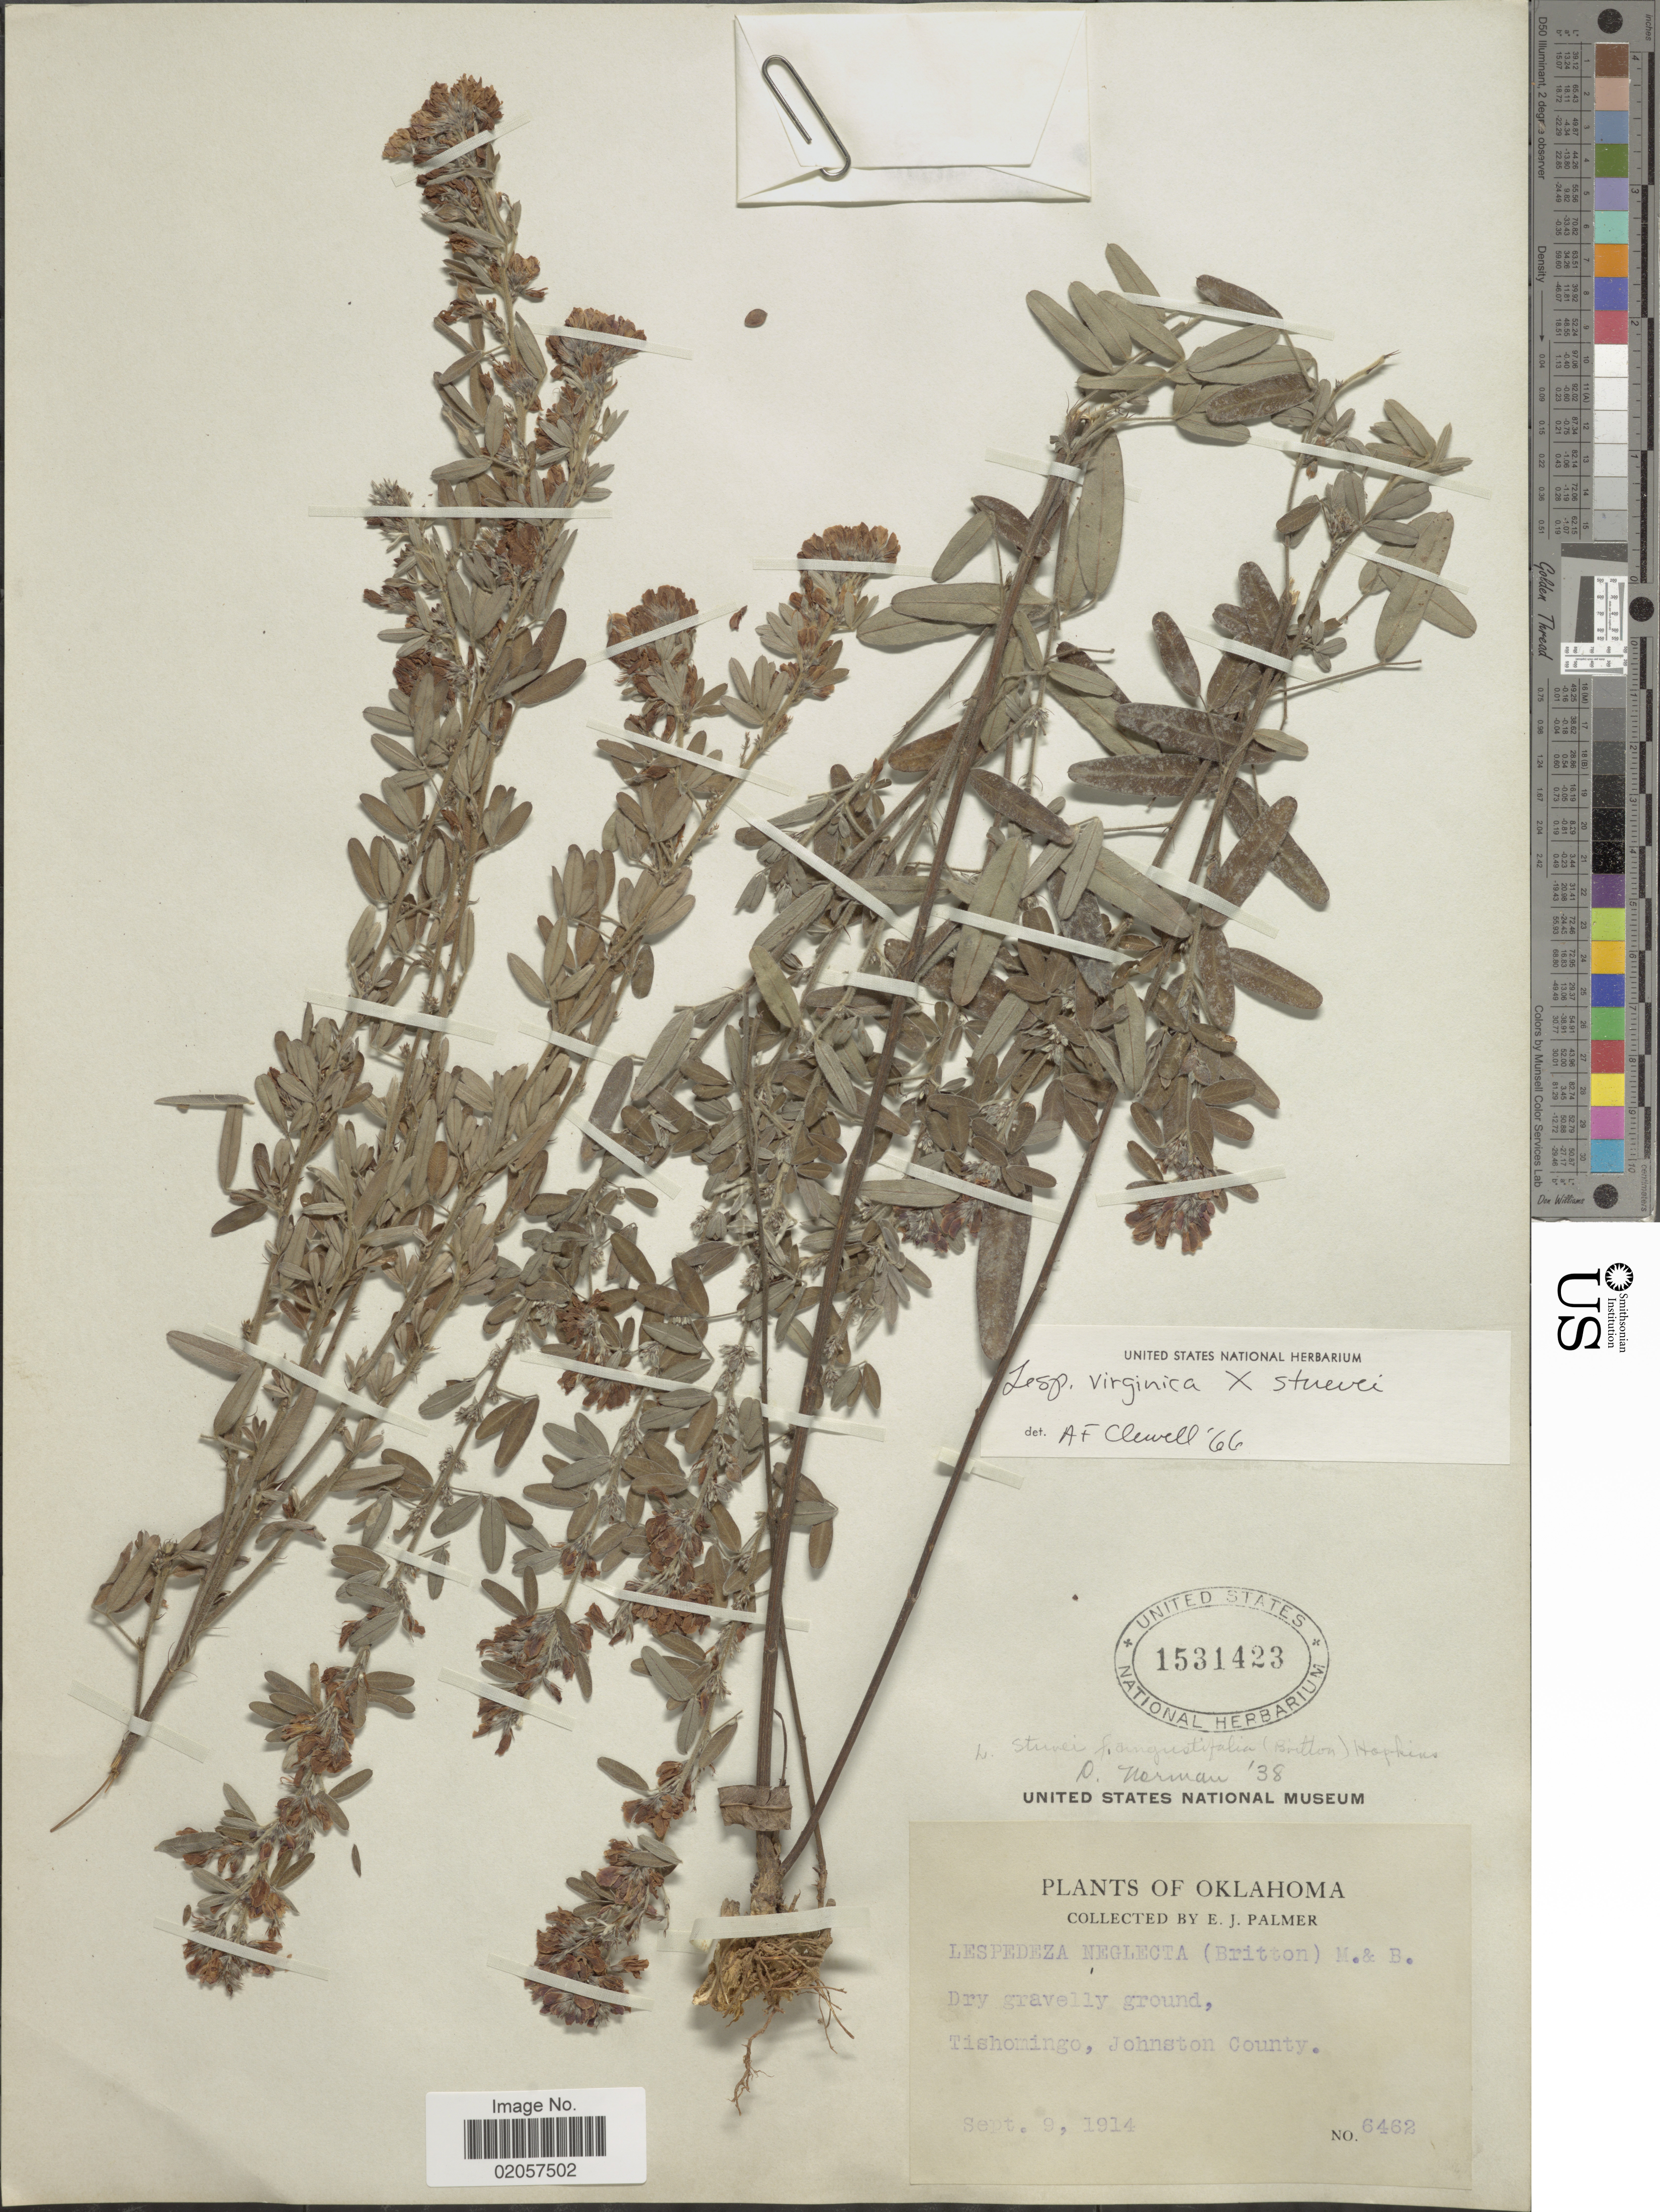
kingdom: Plantae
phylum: Tracheophyta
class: Magnoliopsida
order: Fabales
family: Fabaceae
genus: Lespedeza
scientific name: Lespedeza virginica x L. stuevei Nutt.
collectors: E. J. Palmer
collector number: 6462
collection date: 1914-09-09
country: United States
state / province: Oklahoma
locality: Oklahoma. Tishomingo, Johnston County.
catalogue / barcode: US 1531423